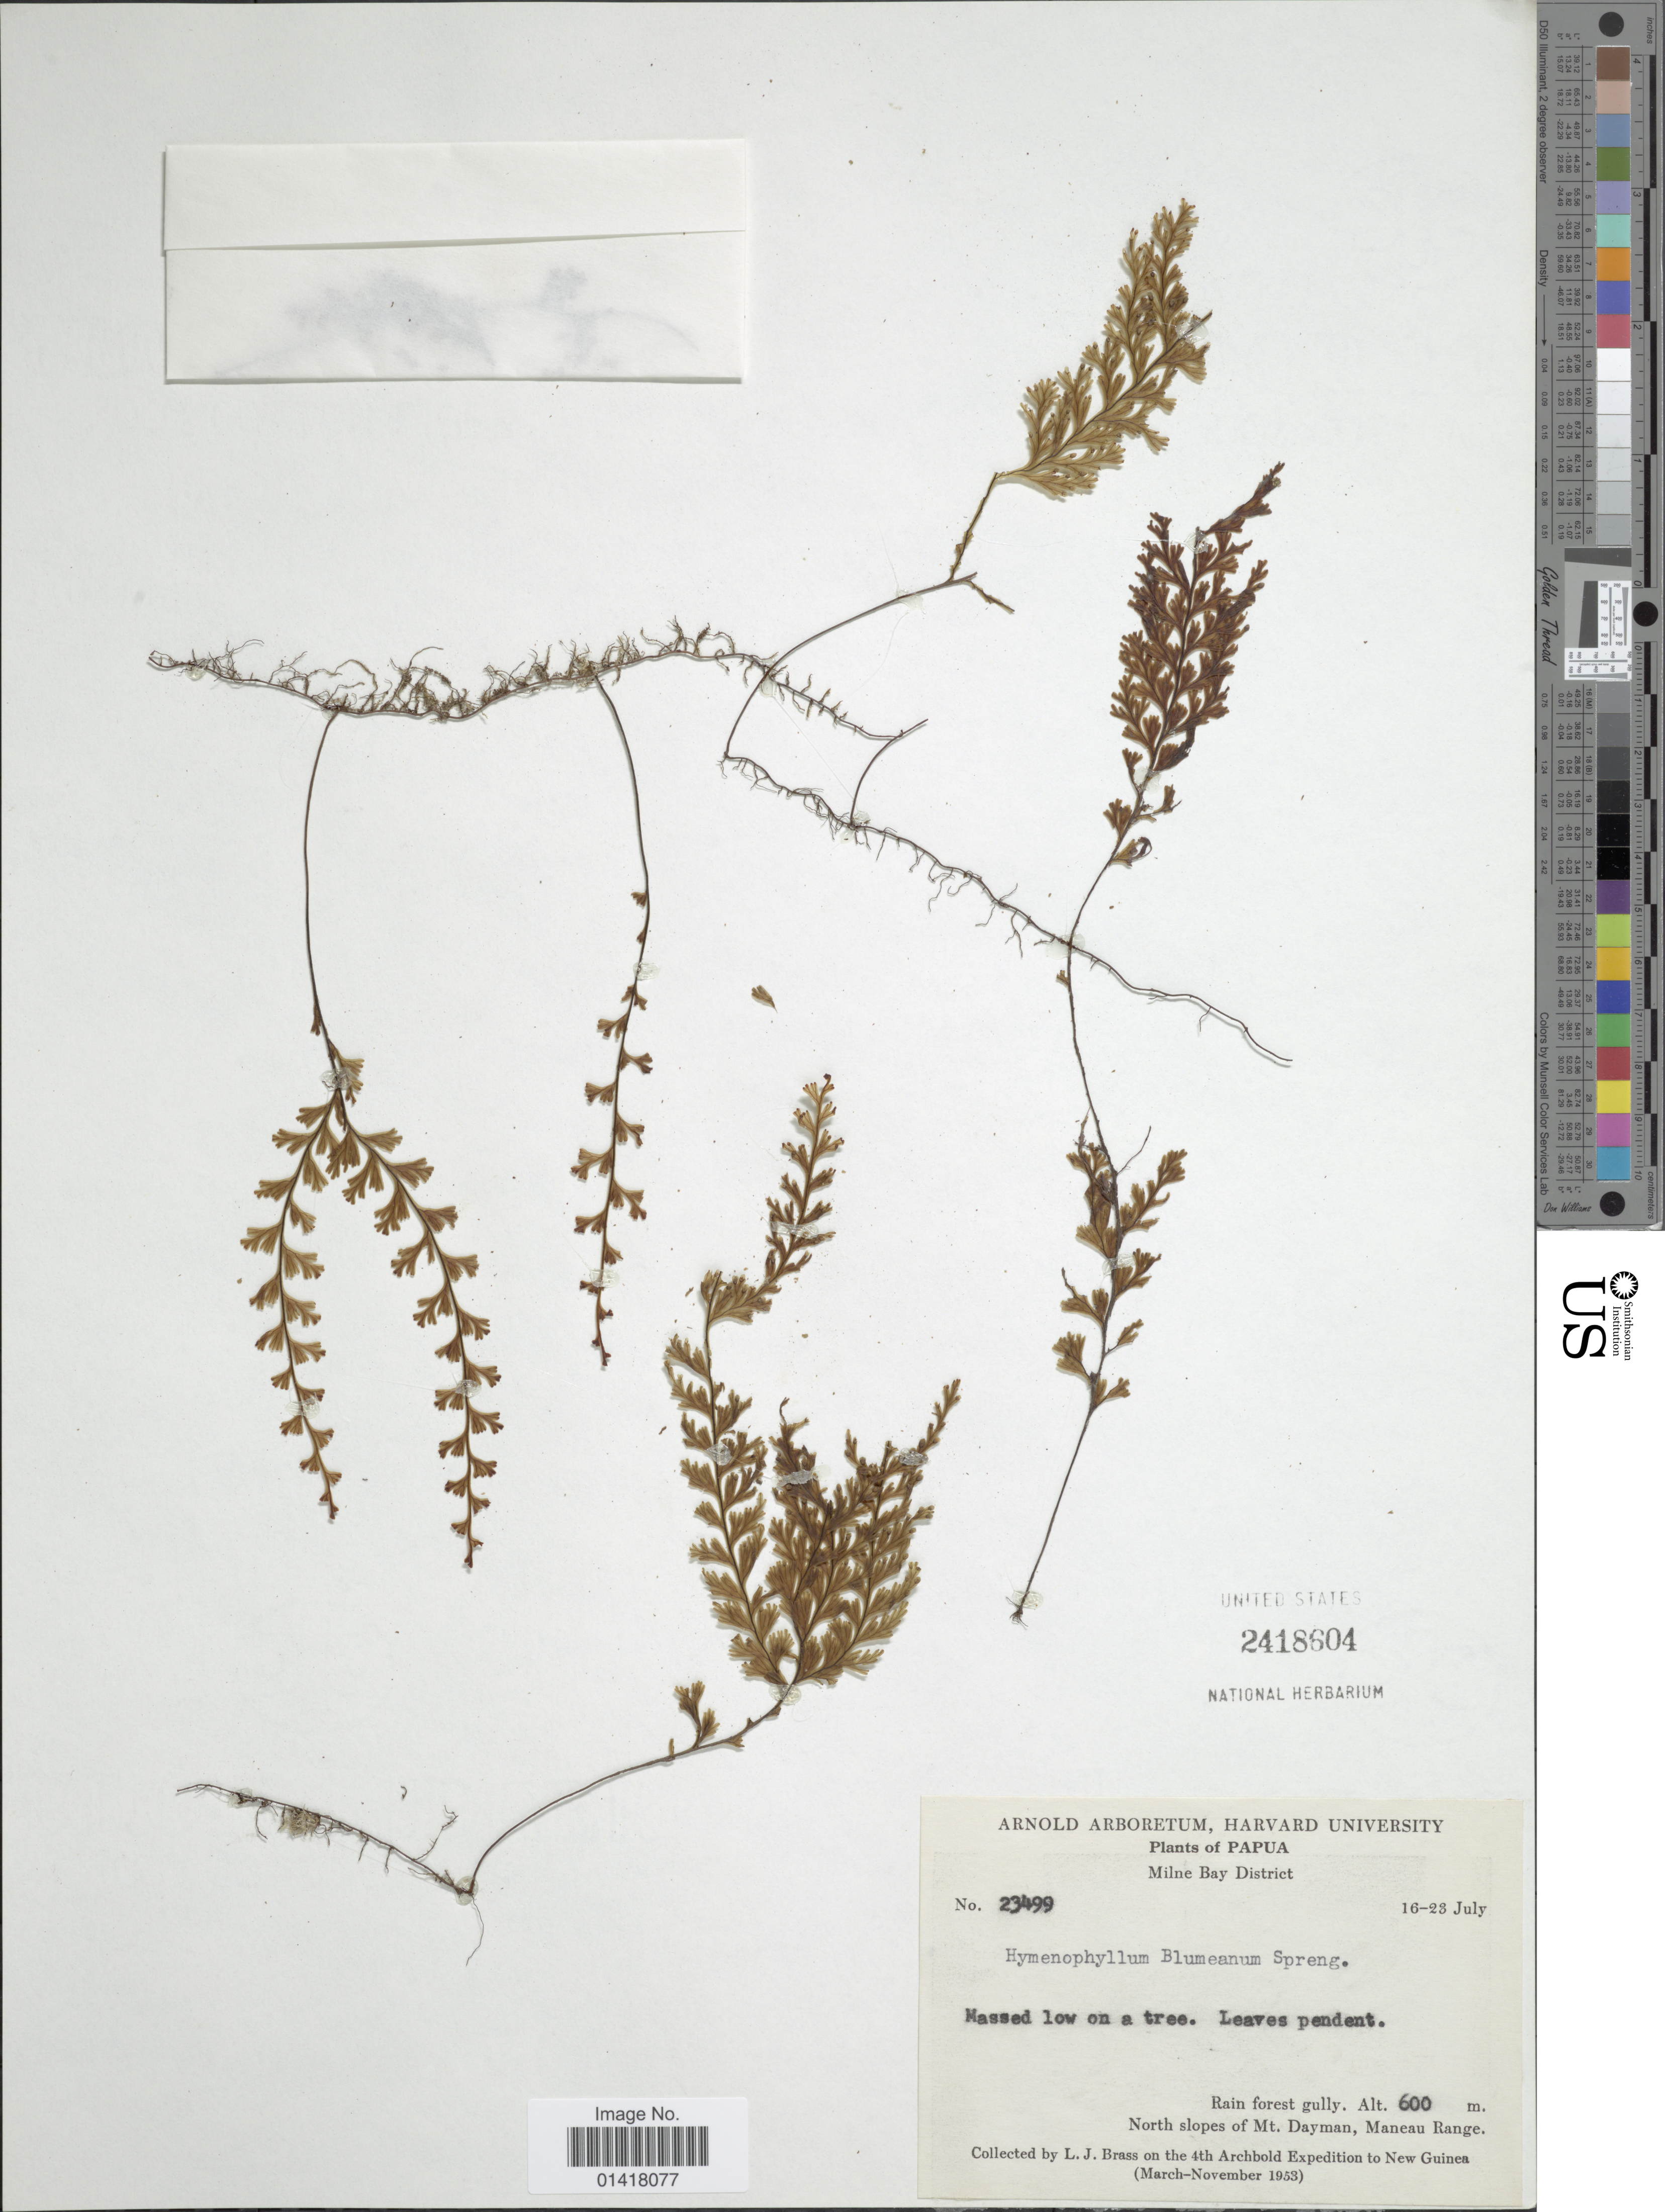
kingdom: Plantae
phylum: Tracheophyta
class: Polypodiopsida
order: Hymenophyllales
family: Hymenophyllaceae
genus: Hymenophyllum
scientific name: Hymenophyllum blumeanum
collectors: L. J. Brass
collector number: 23499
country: Papua New Guinea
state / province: Milne Bay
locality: Milne Bay District. Rain Forest gully. North slopes of Mt. dayman, Manceau Range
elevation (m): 600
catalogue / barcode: US 2418604